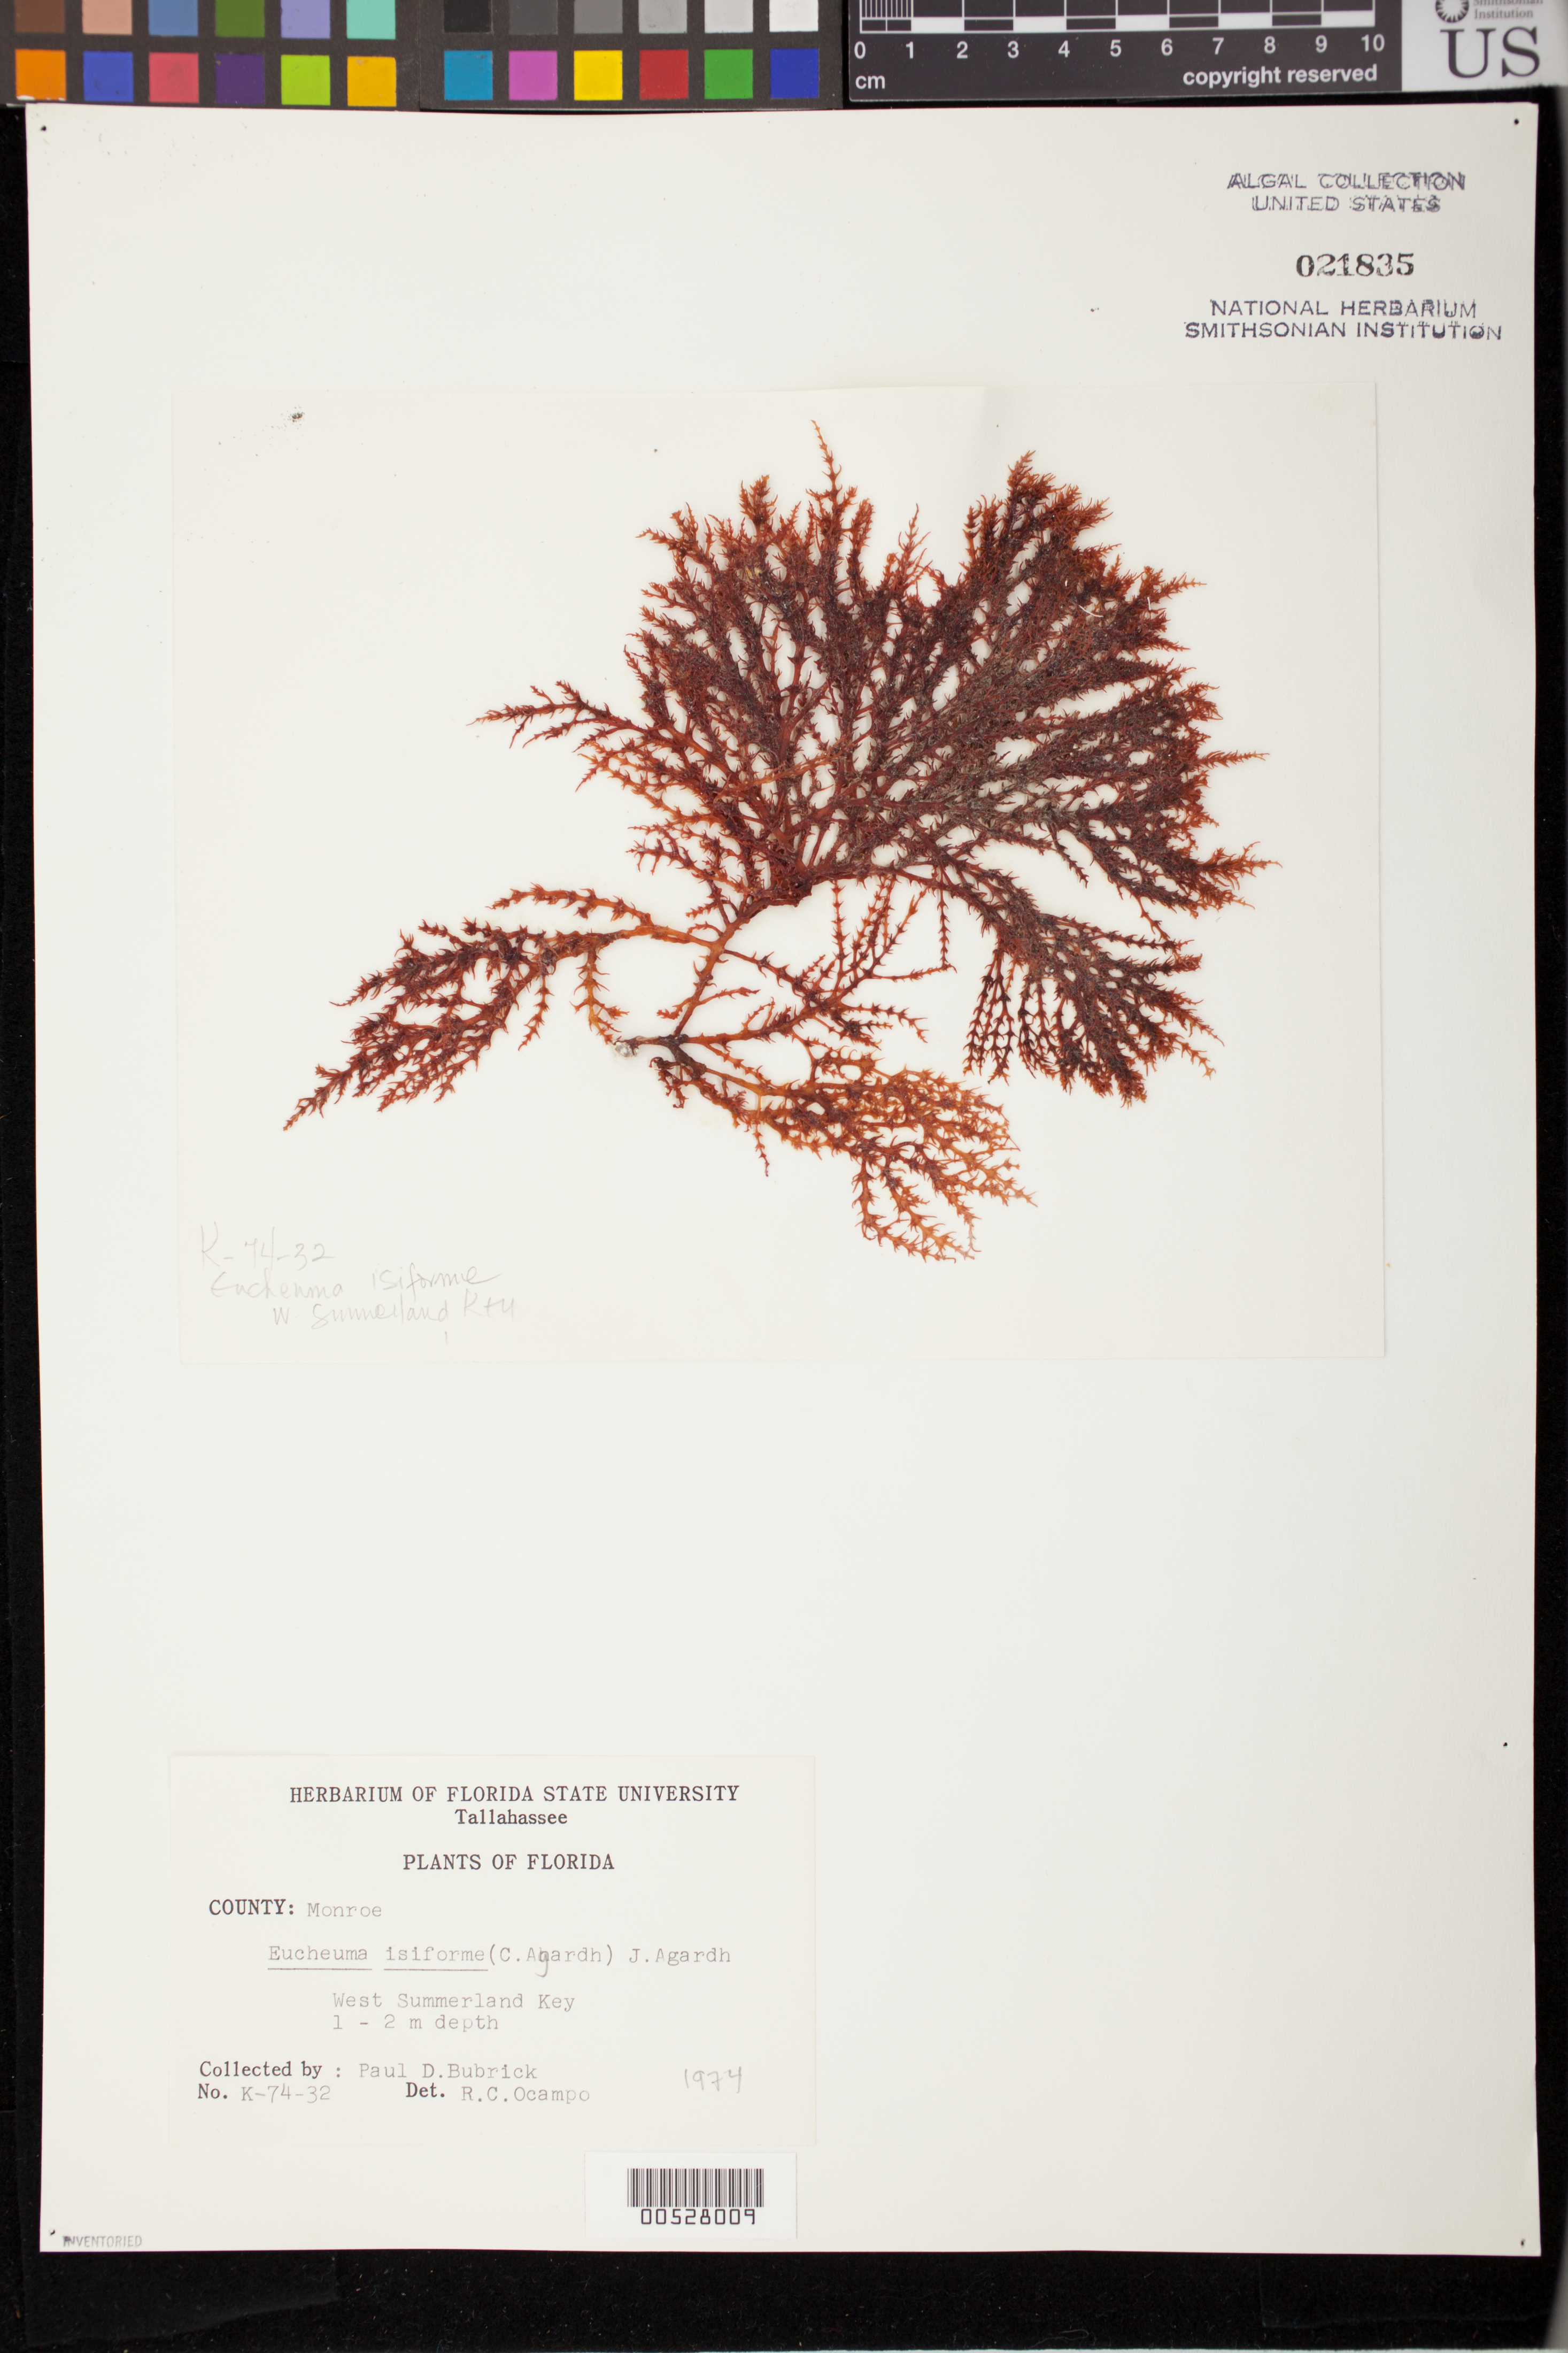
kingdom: Plantae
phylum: Rhodophyta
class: Florideophyceae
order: Gigartinales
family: Solieriaceae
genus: Eucheumatopsis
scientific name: Eucheumatopsis isiformis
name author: (C. Agardh) M.L. Núñez-Resendiz et al.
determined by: Algae name updating Project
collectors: P. Bubrick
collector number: K-74-32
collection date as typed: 1974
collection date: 1974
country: United States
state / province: Florida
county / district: Monroe County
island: West Summerland Key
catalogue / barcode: US 21835